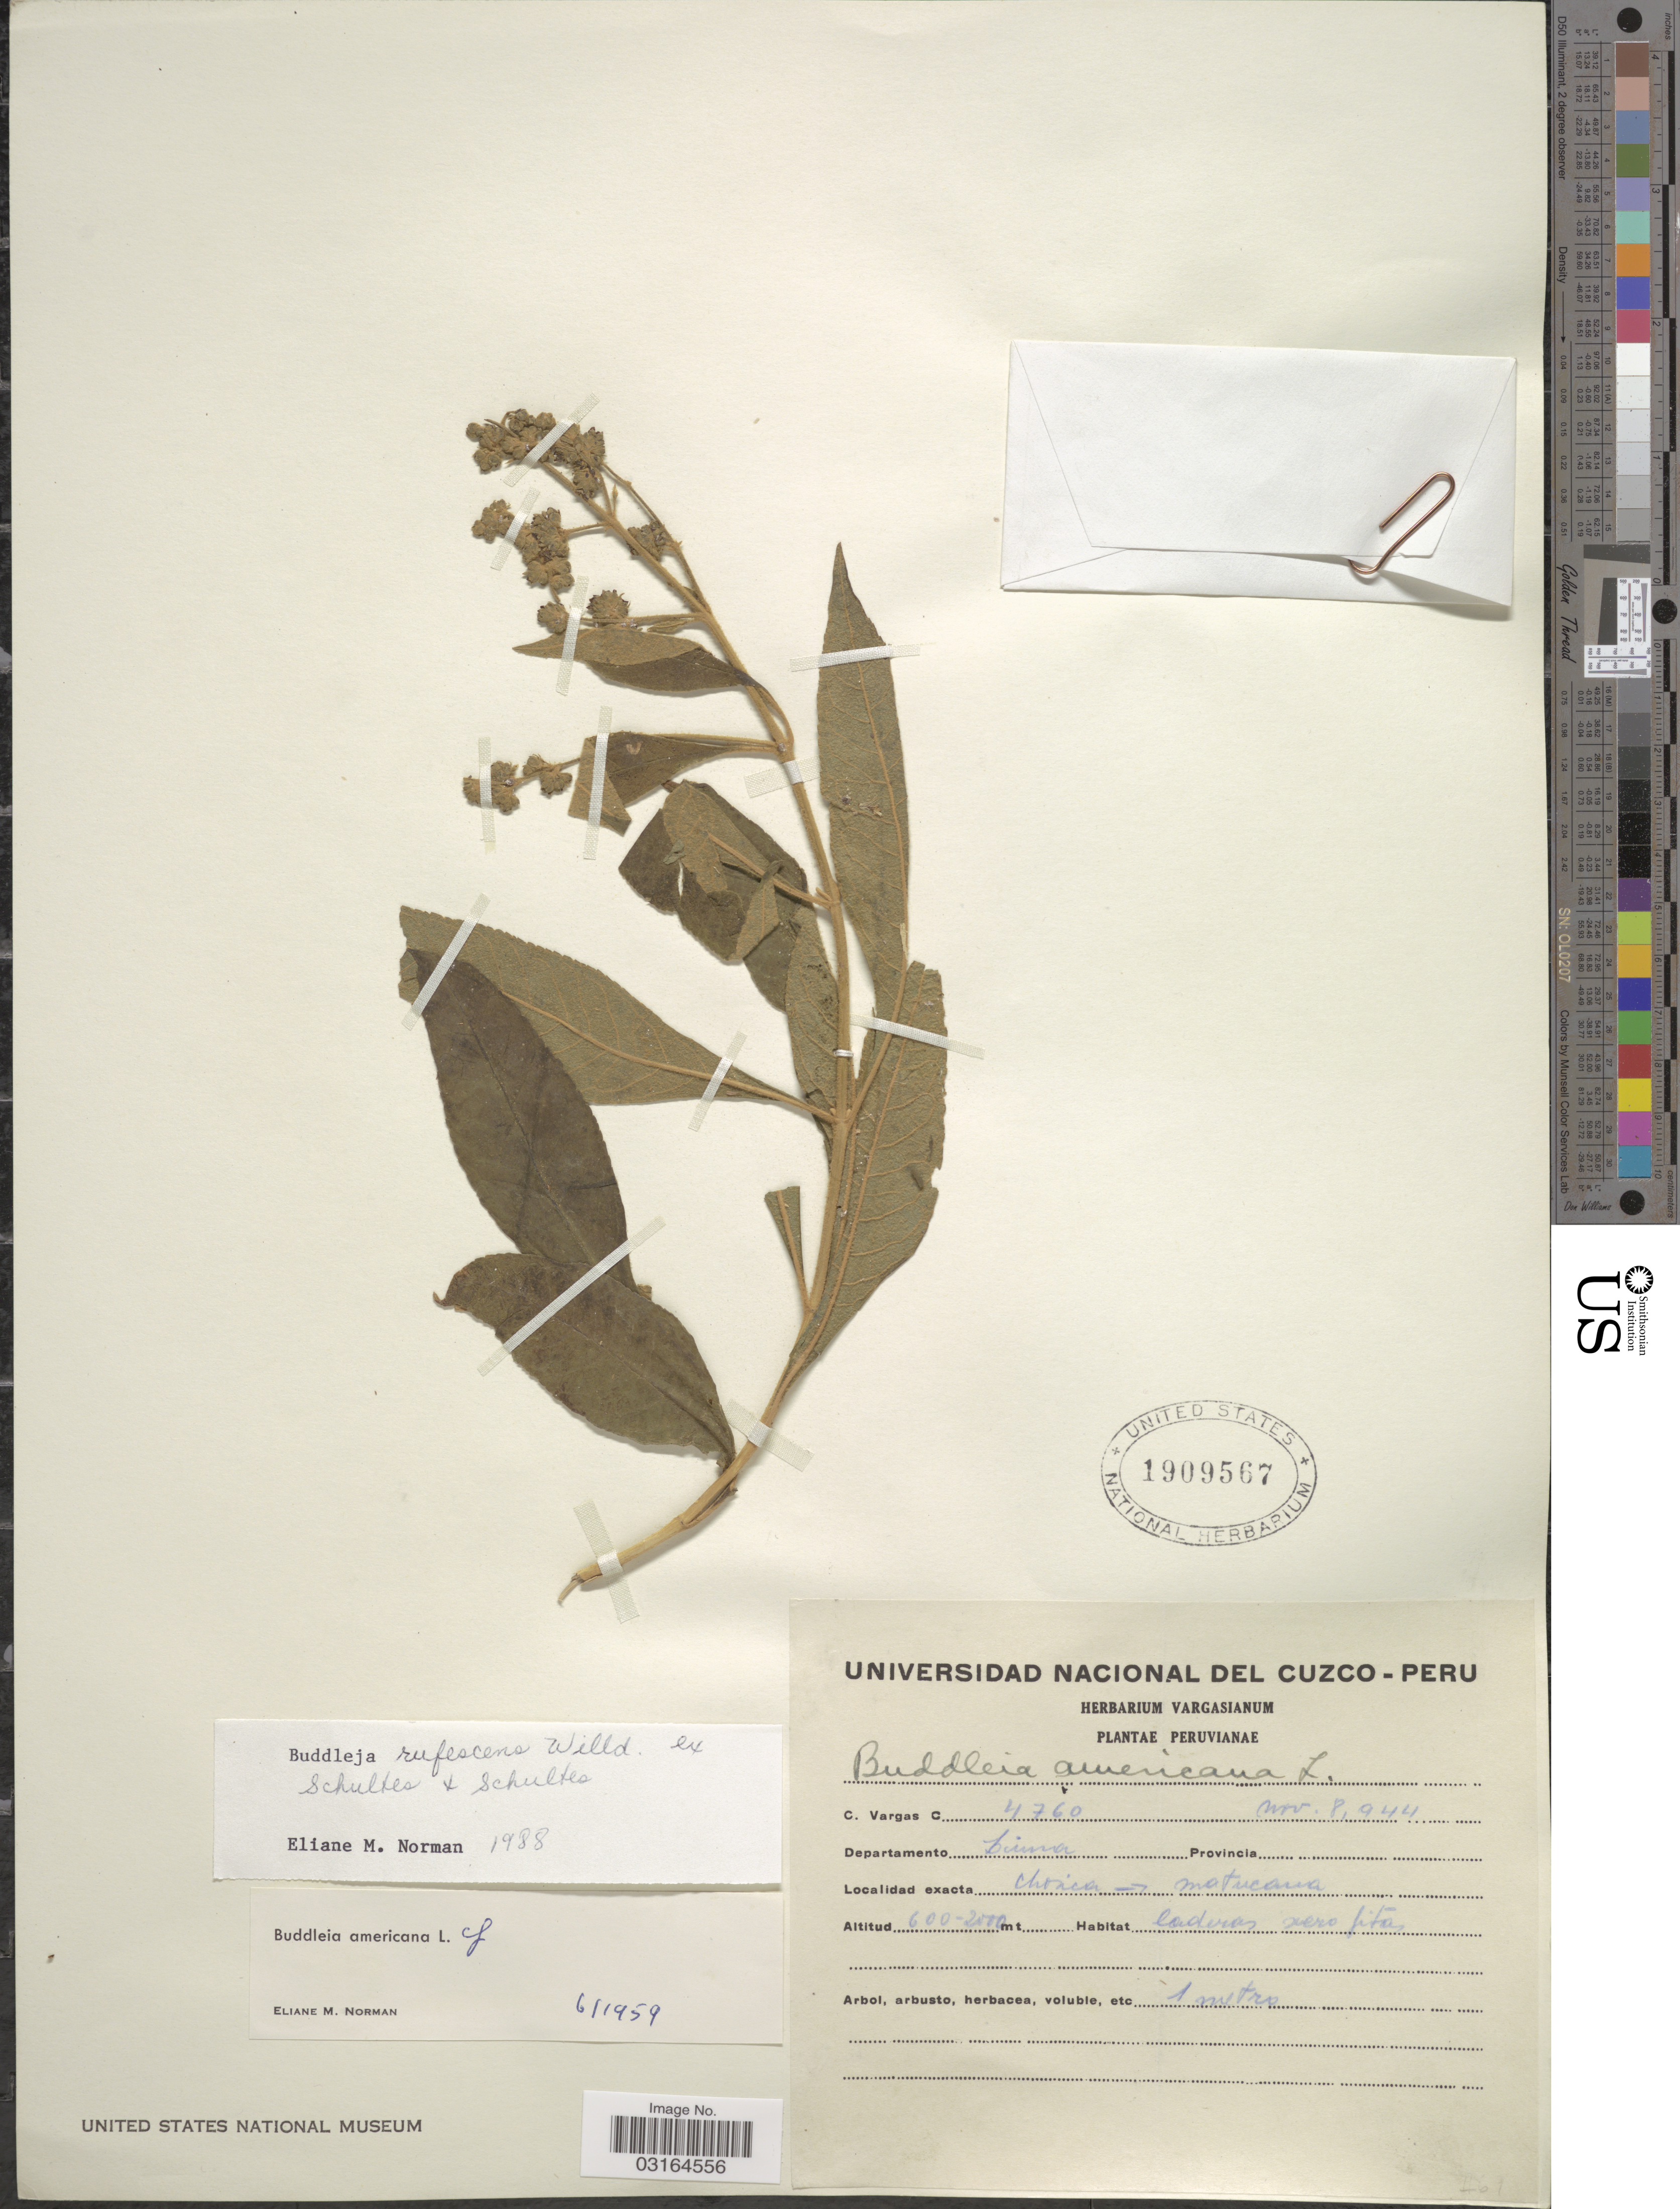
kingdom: Plantae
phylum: Tracheophyta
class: Magnoliopsida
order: Lamiales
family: Scrophulariaceae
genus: Buddleja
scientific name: Buddleja rufescens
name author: Willd.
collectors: C. Vargas Calderón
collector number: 4760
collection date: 1944-11-08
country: Peru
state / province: Lima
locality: Departamento Lima. Chosica -> Matucana.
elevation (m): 600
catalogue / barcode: US 1909567